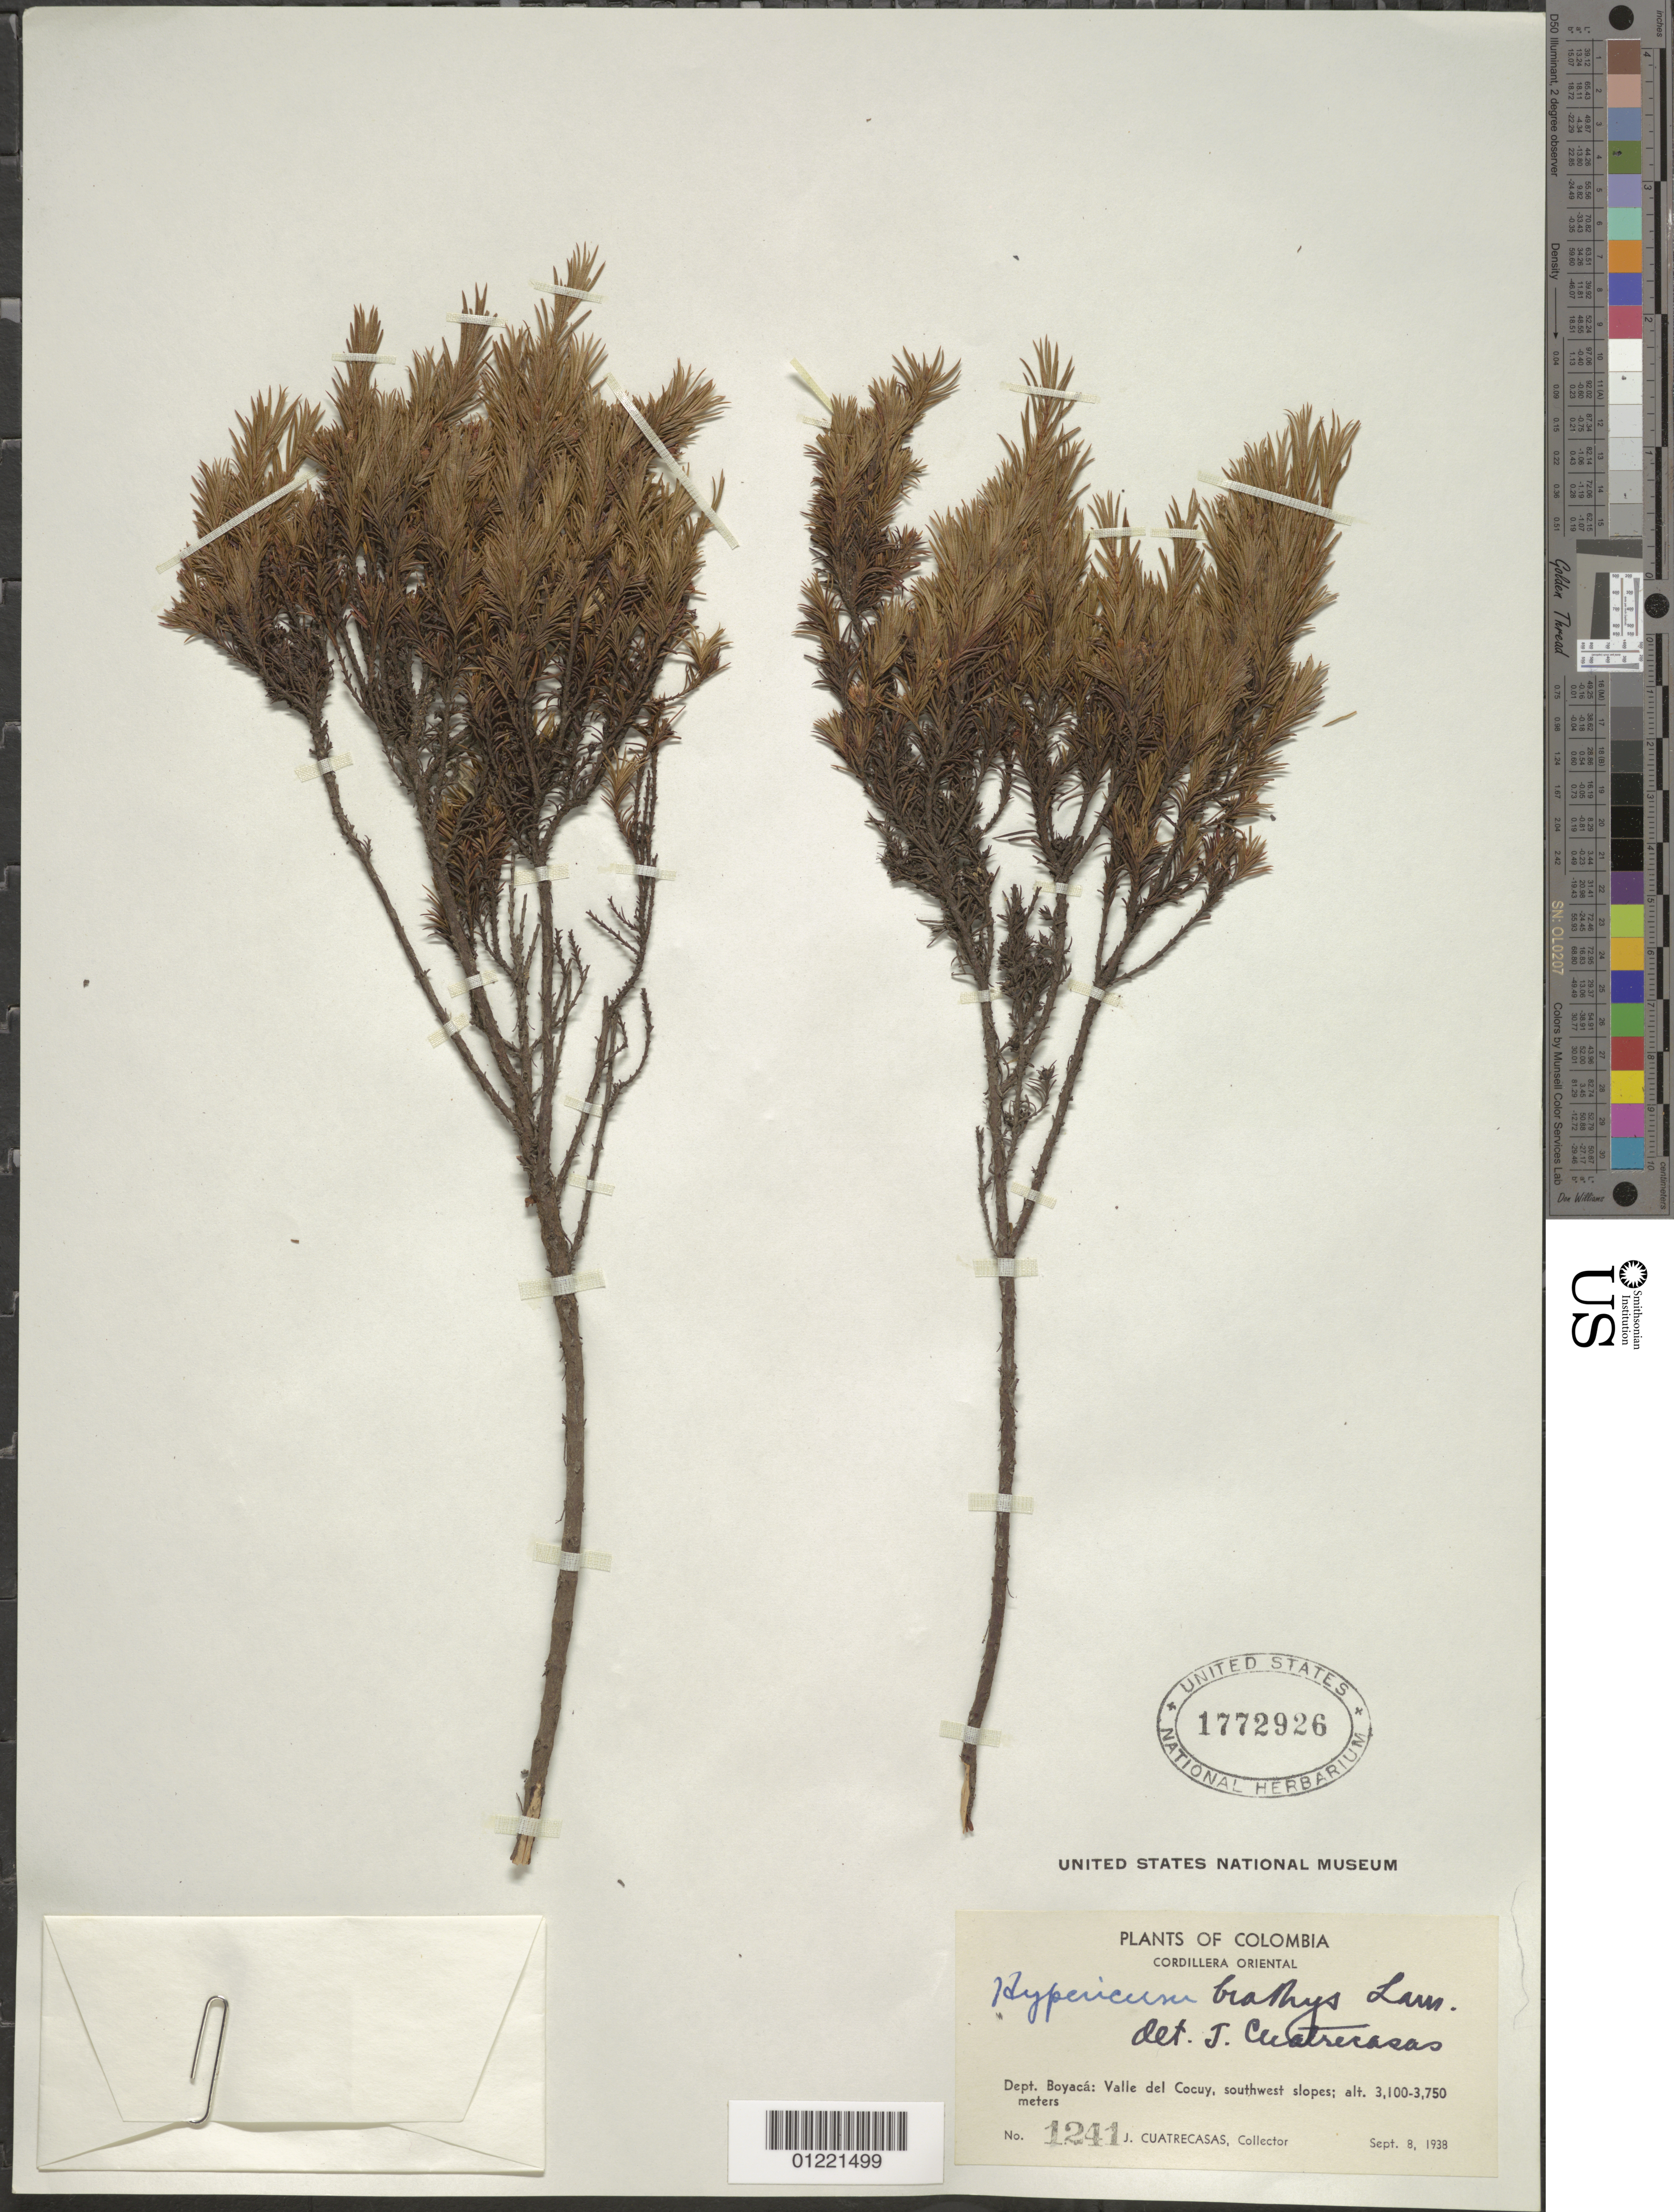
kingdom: Plantae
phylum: Tracheophyta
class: Magnoliopsida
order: Malpighiales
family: Hypericaceae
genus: Hypericum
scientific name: Hypericum juniperinum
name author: Kunth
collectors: J. Cuatrecasas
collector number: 1241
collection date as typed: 08 Sep 1938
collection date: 1938-09-08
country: Colombia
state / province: Boyacá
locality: Valle del Cocuy, southwest slopes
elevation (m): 3100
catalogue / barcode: US 1772926